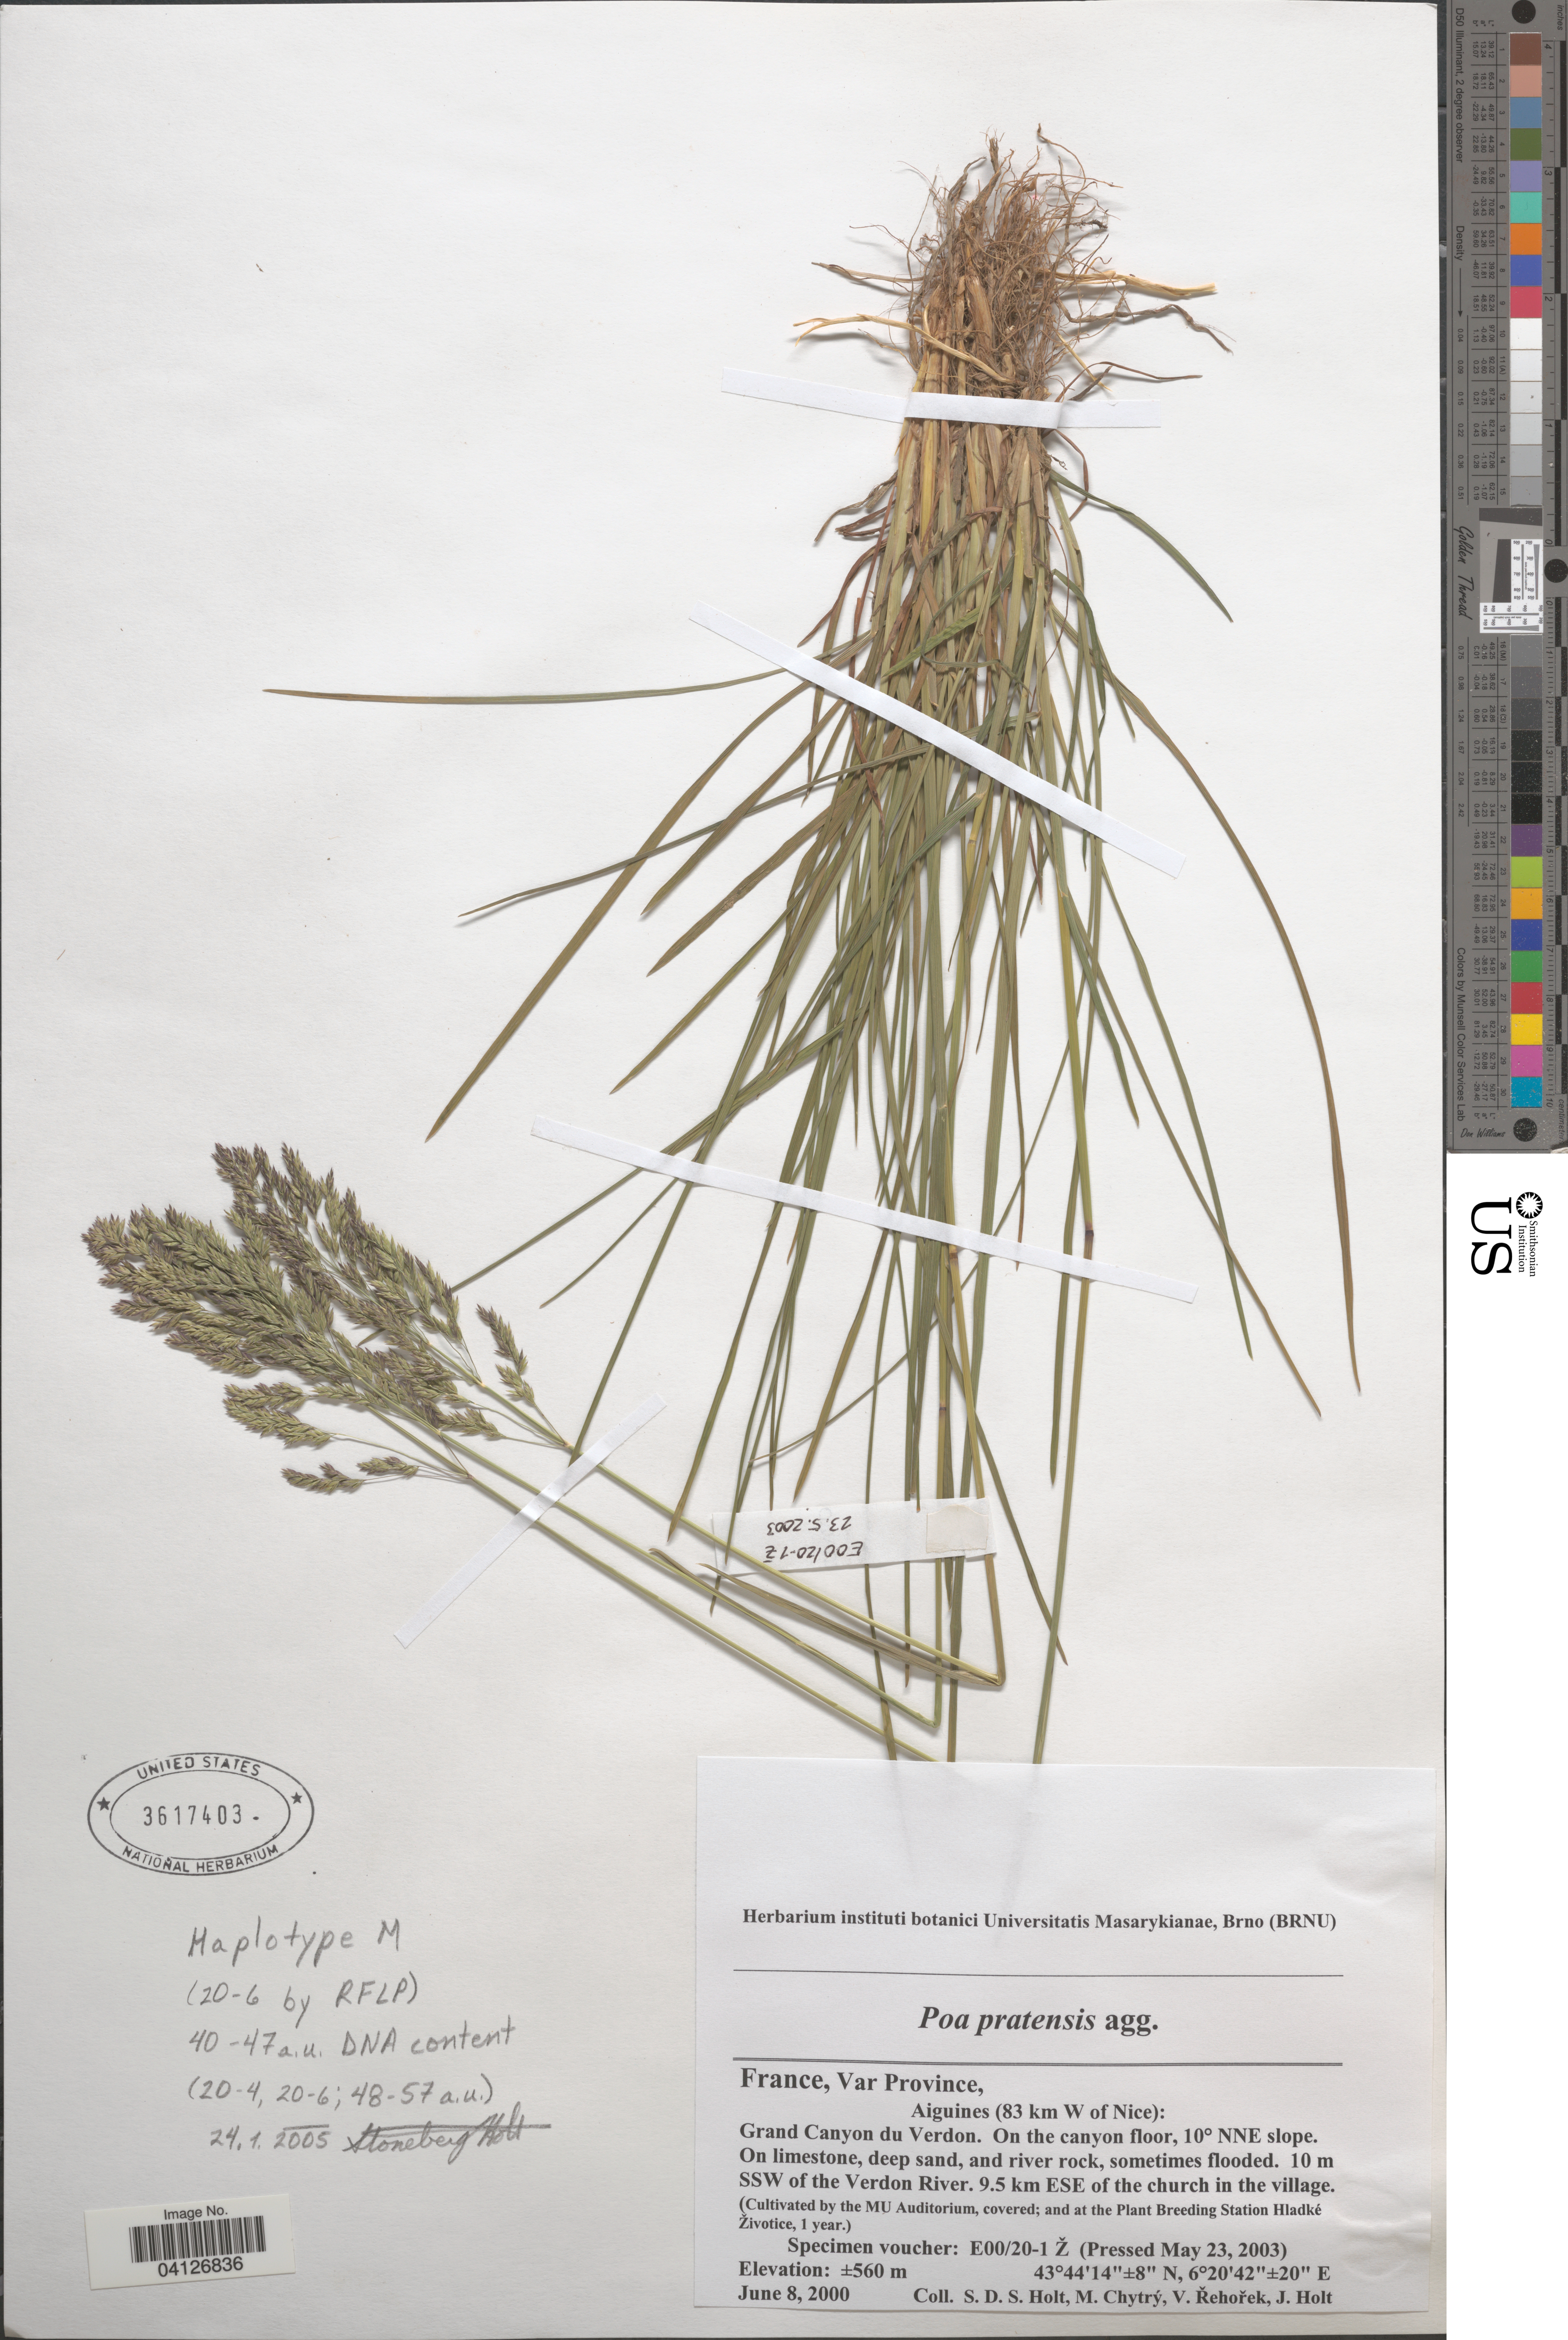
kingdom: Plantae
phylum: Tracheophyta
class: Liliopsida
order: Poales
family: Poaceae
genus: Poa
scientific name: Poa pratensis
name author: L.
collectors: Ex herb. instituti botanici Universitatis Masarykianae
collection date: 2003-05-23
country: Czechia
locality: By the MU Auditorium, covered; and at the Plant Breeding Station Hladké Životice, 1 year.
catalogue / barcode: US 3617403